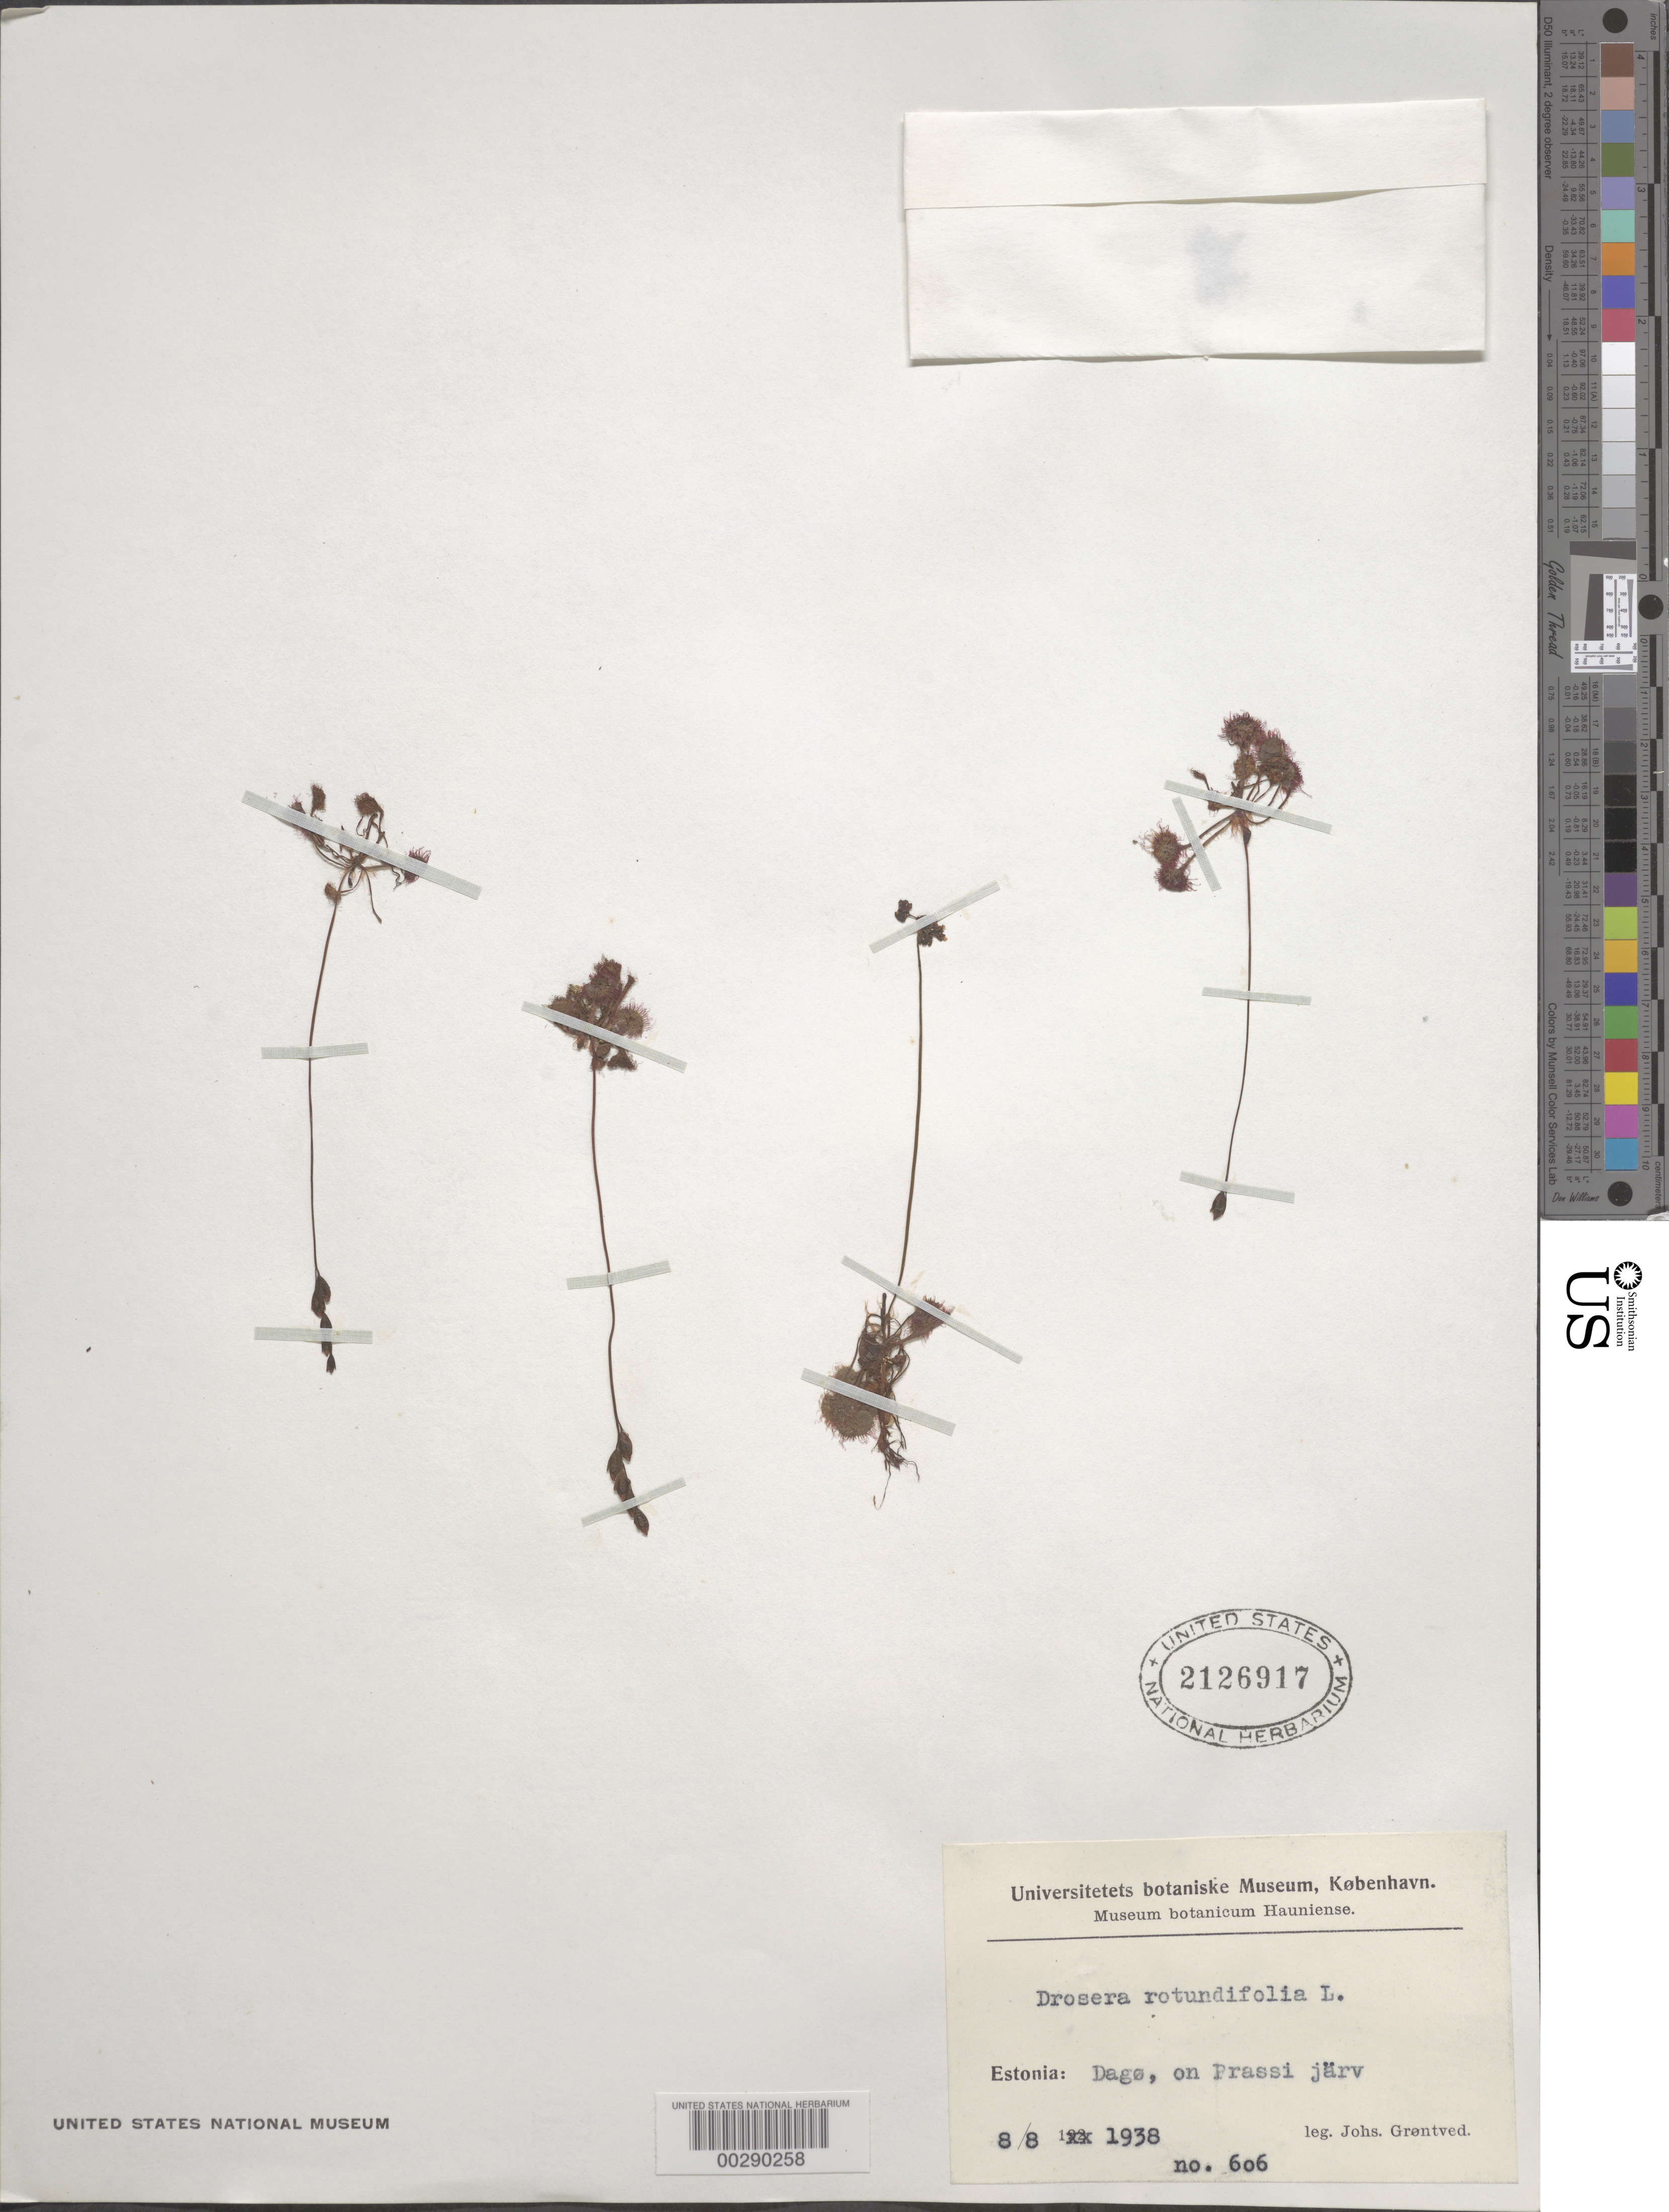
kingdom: Plantae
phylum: Tracheophyta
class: Magnoliopsida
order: Caryophyllales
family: Droseraceae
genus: Drosera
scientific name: Drosera rotundifolia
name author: L.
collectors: J. Grontved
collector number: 606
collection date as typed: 08 Aug 1938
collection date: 1938-08-08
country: Estonia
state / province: Hiiumaa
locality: Dago, on Prassi Jarv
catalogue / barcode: US 2126917